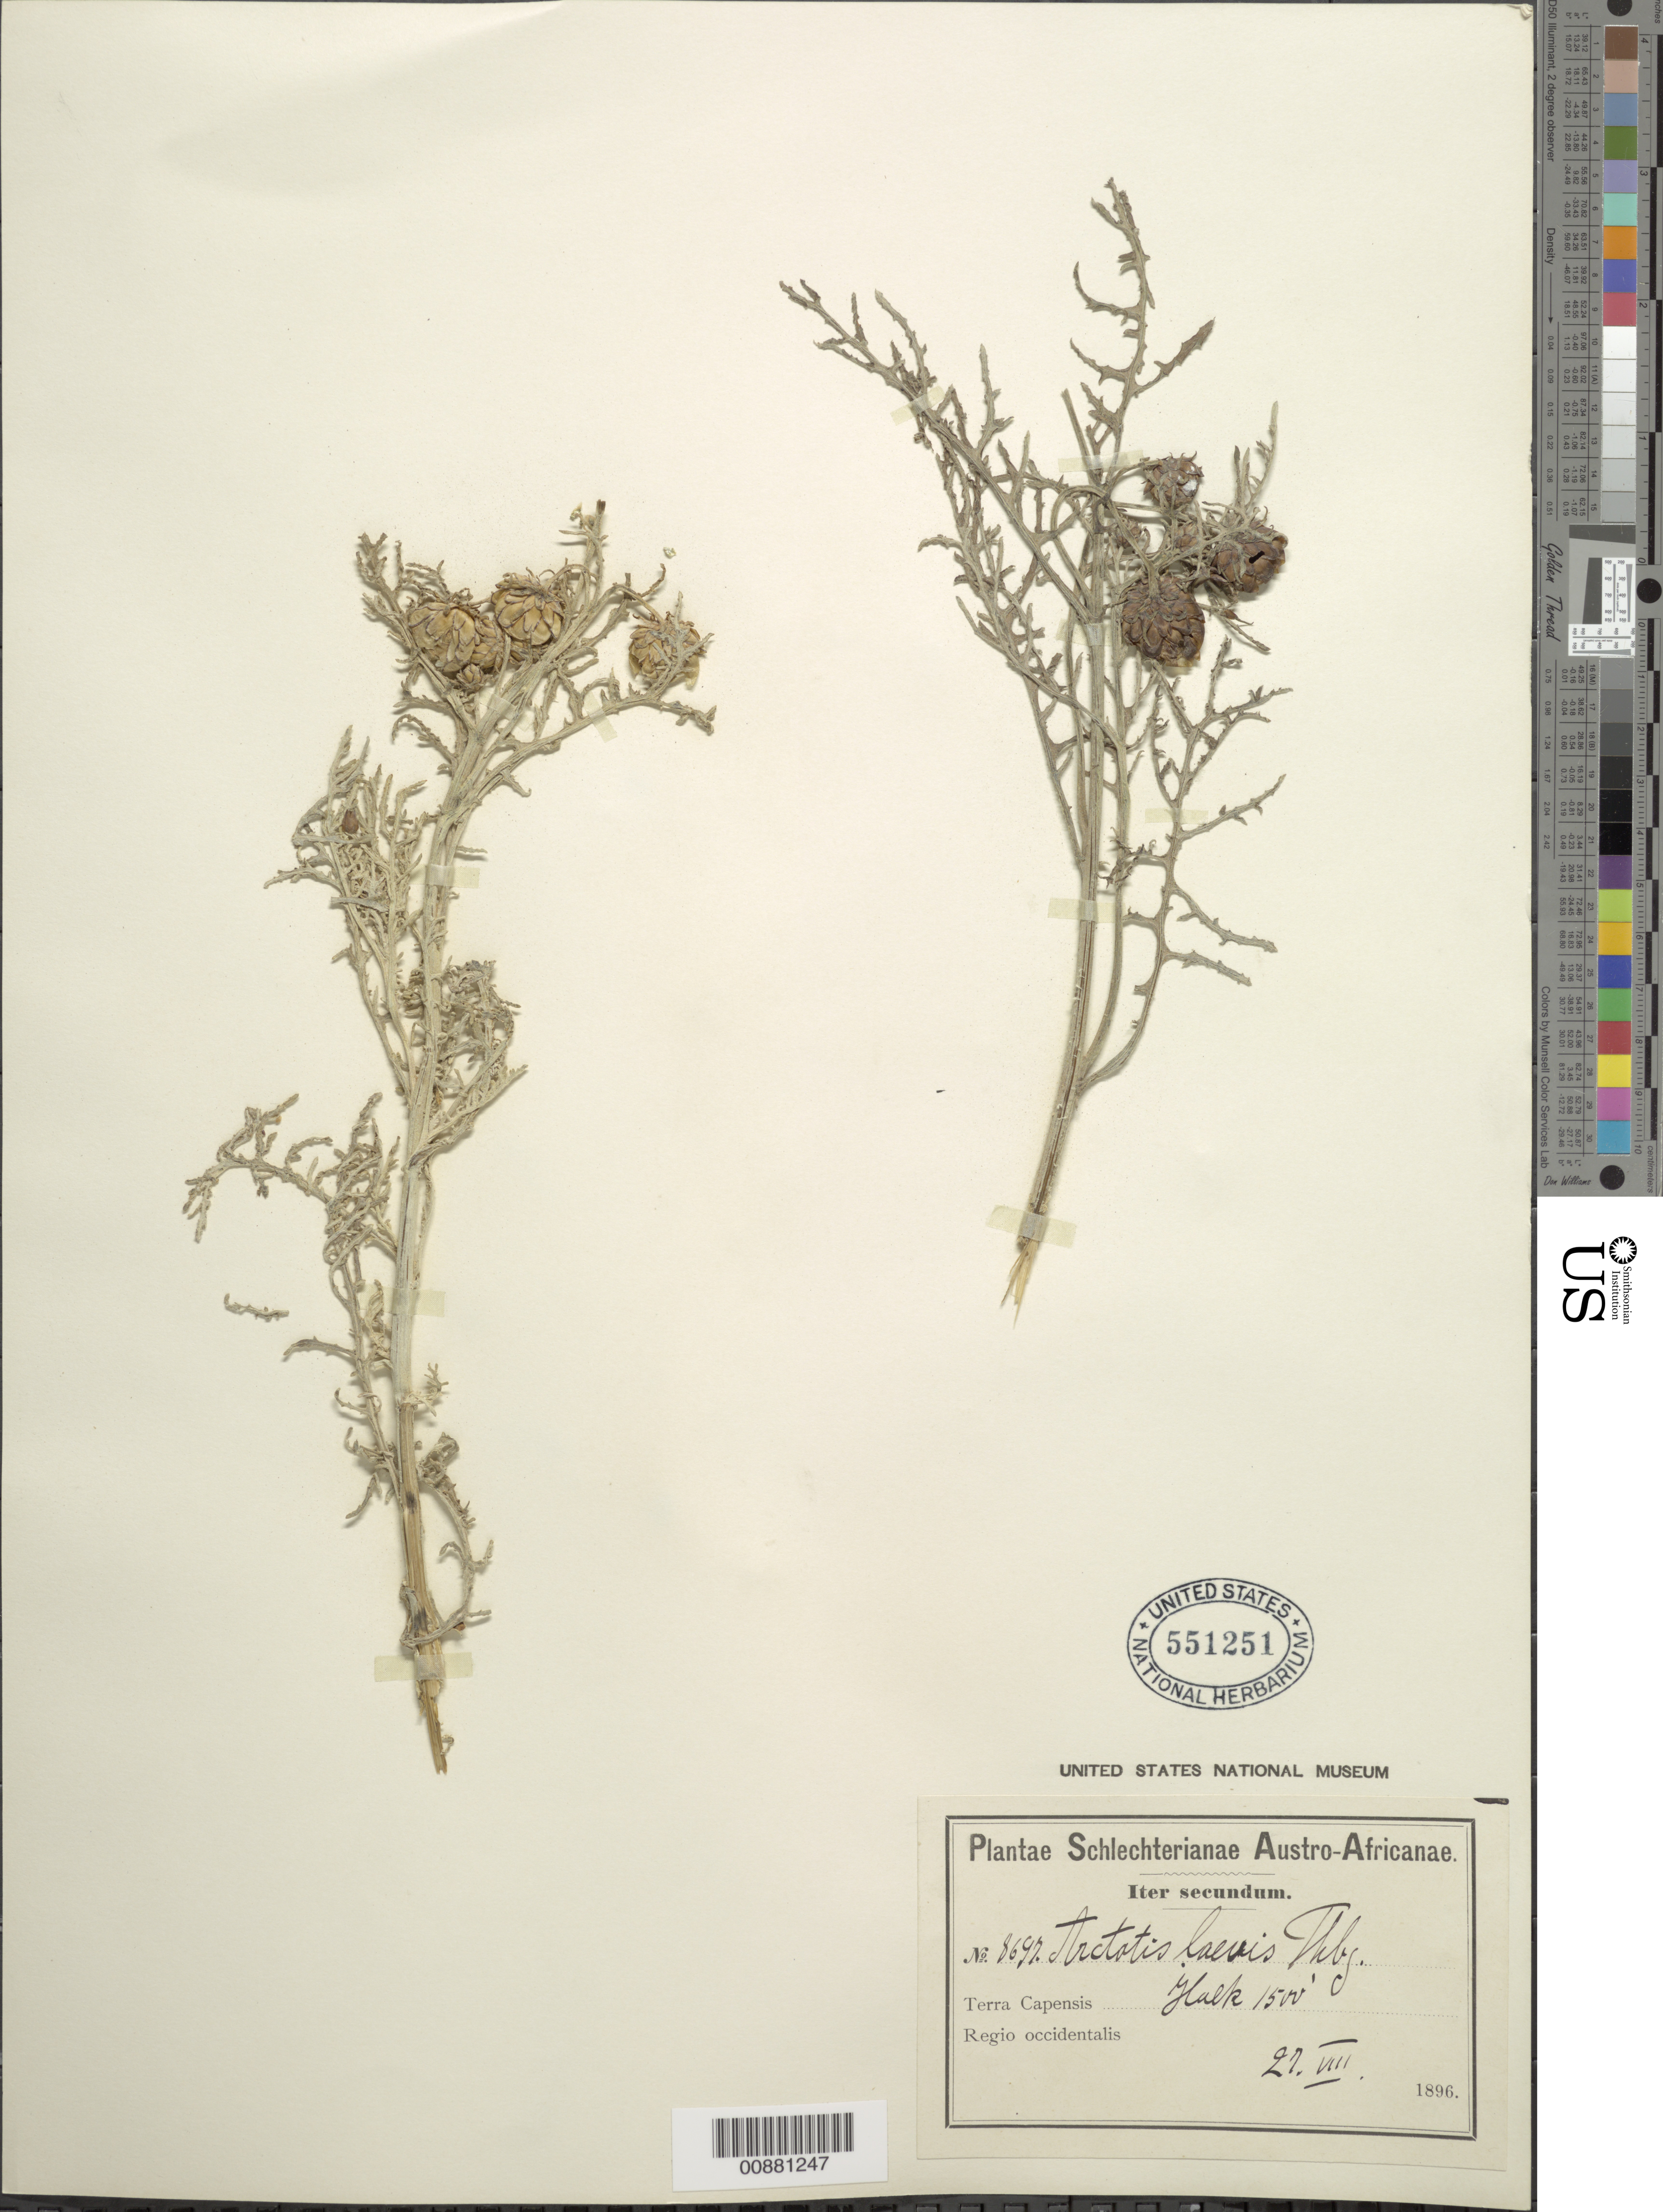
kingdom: Plantae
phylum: Tracheophyta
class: Magnoliopsida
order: Asterales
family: Asteraceae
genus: Arctotis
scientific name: Arctotis laevis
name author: Thunb.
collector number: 8697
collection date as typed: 27 August 1896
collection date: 1896-08-27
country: South Africa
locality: Ylalk? Halk?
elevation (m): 457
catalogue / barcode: US 551251